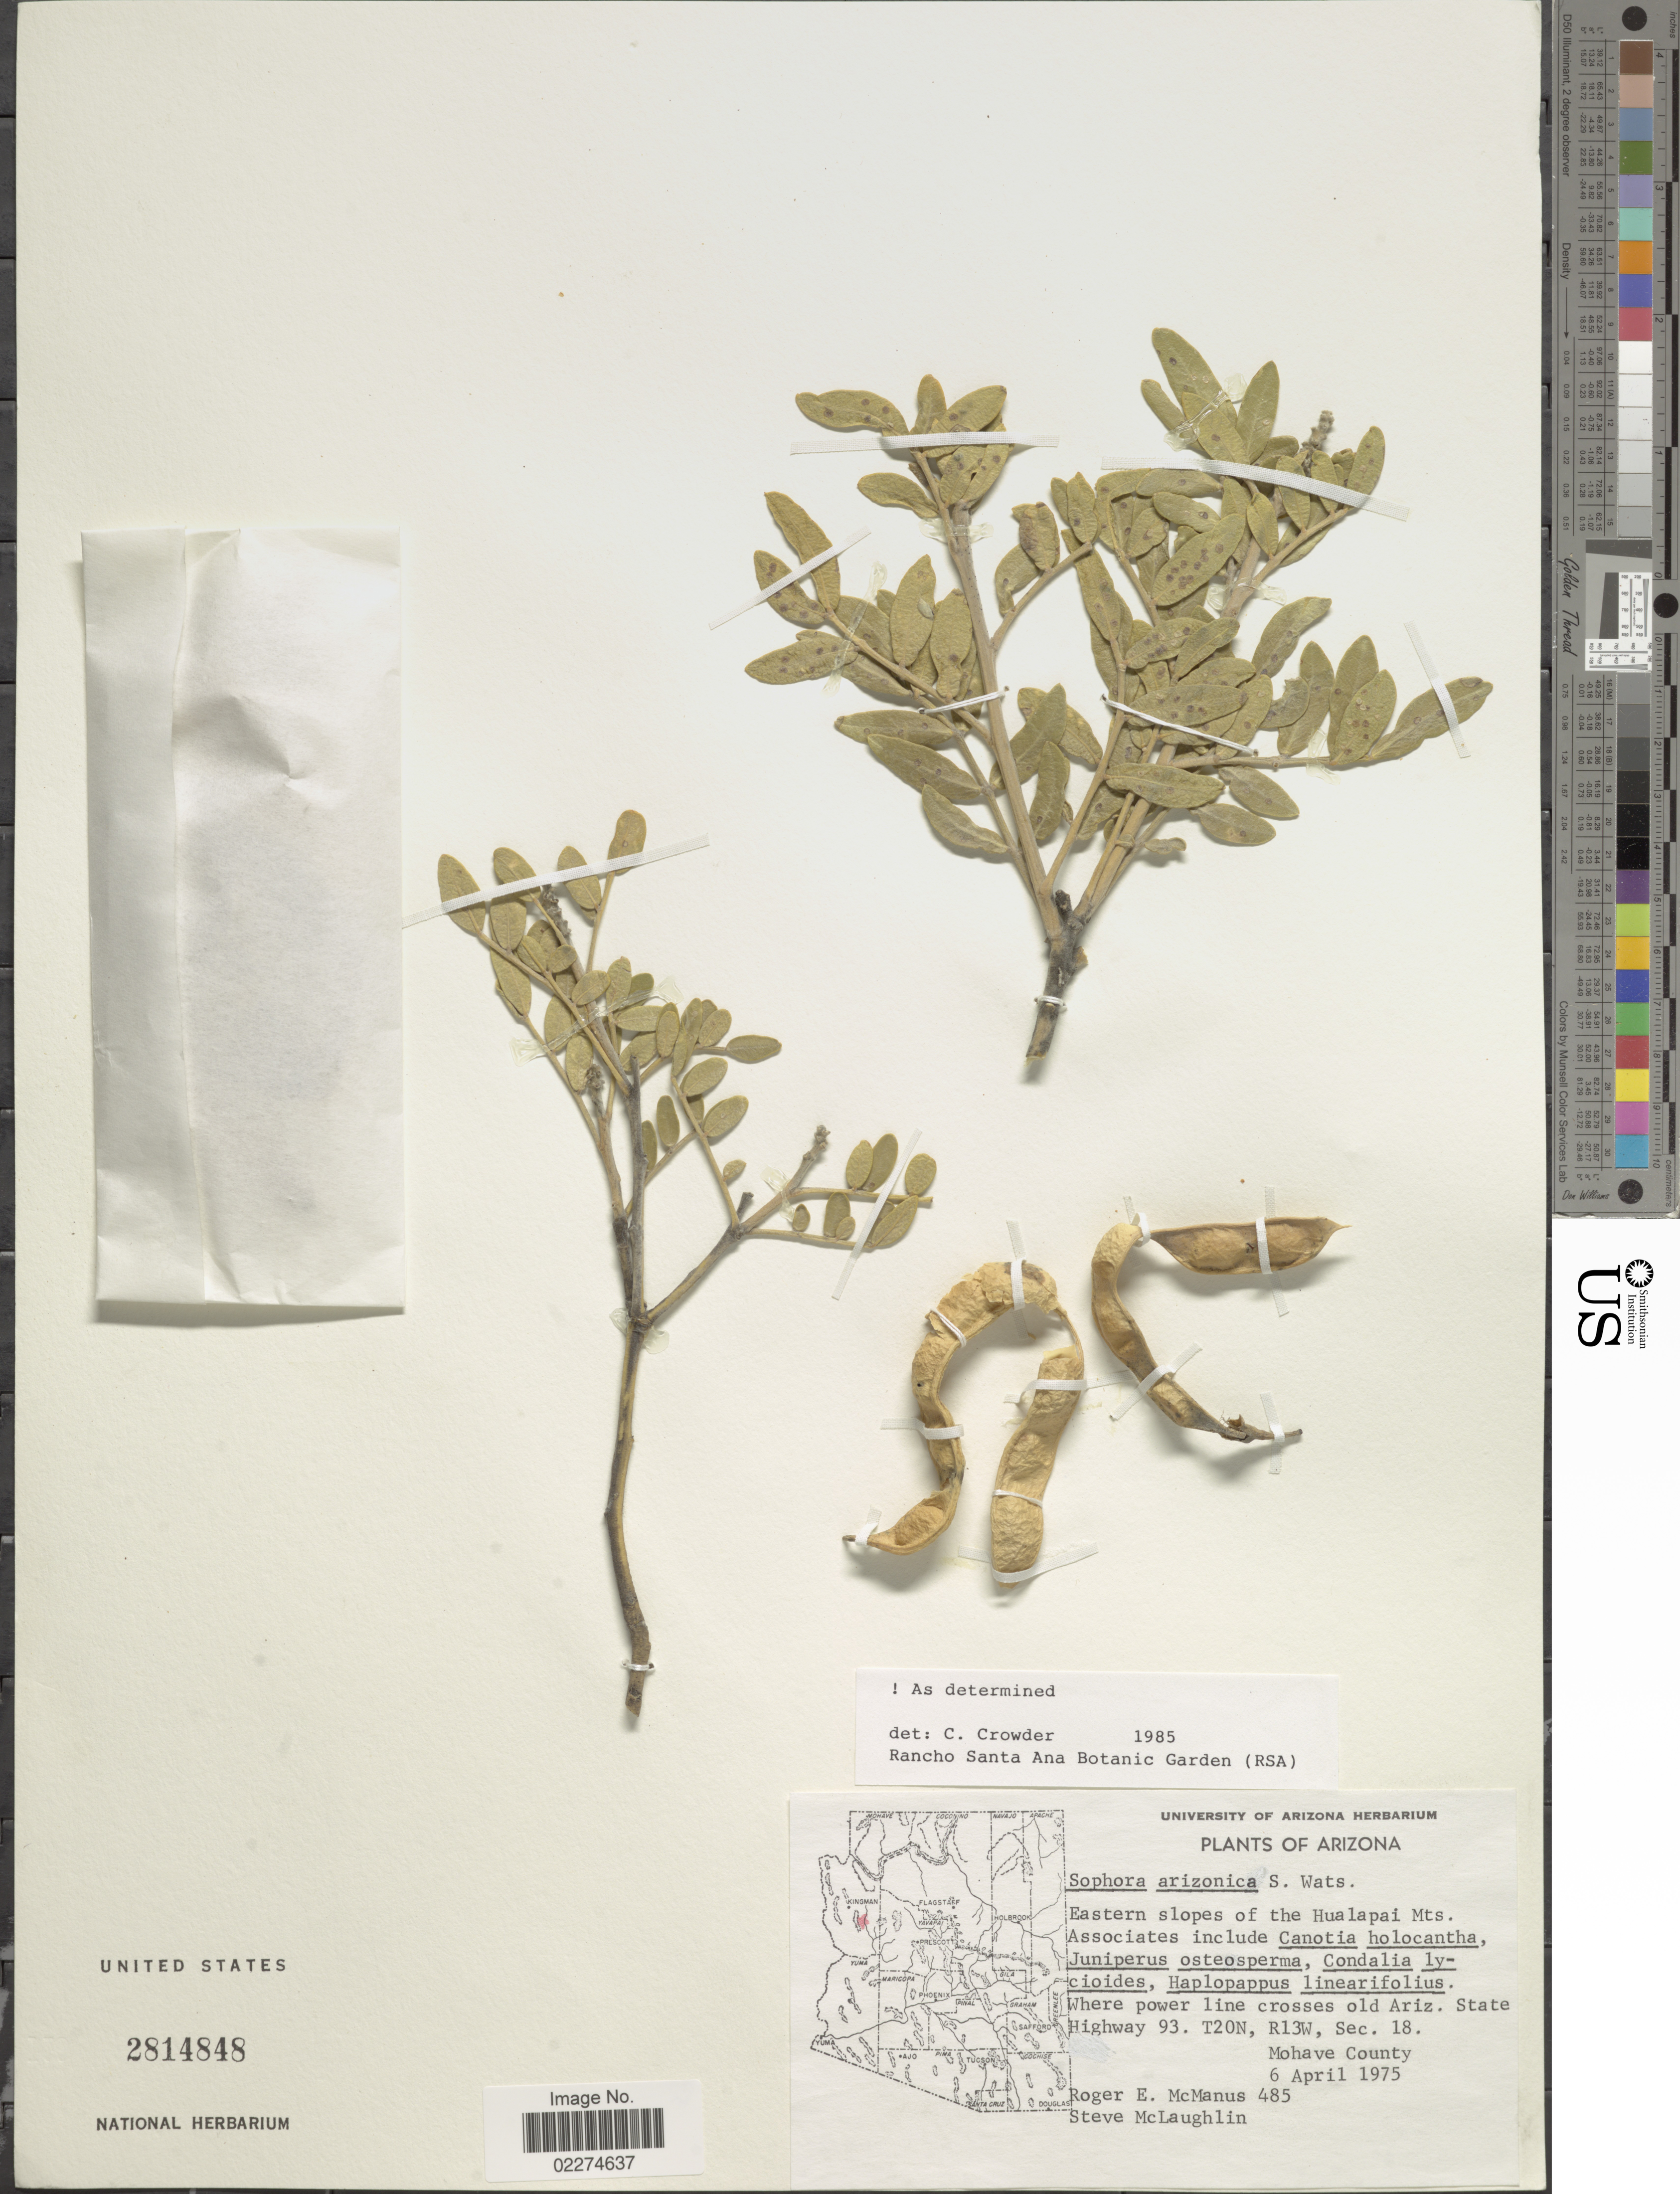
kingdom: Plantae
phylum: Tracheophyta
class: Magnoliopsida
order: Fabales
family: Fabaceae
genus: Dermatophyllum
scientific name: Dermatophyllum arizonicum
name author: (S. Watson) Vincent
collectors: R. McManus & S. McLaughlin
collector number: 485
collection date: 1975-04-06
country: United States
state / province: Arizona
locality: Eastern slopes of the Hualapai Mts., Where power line crosses old Ariz. State Highway 93, T20N, R13W, Sec. 18, Mohave County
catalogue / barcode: US 2814848